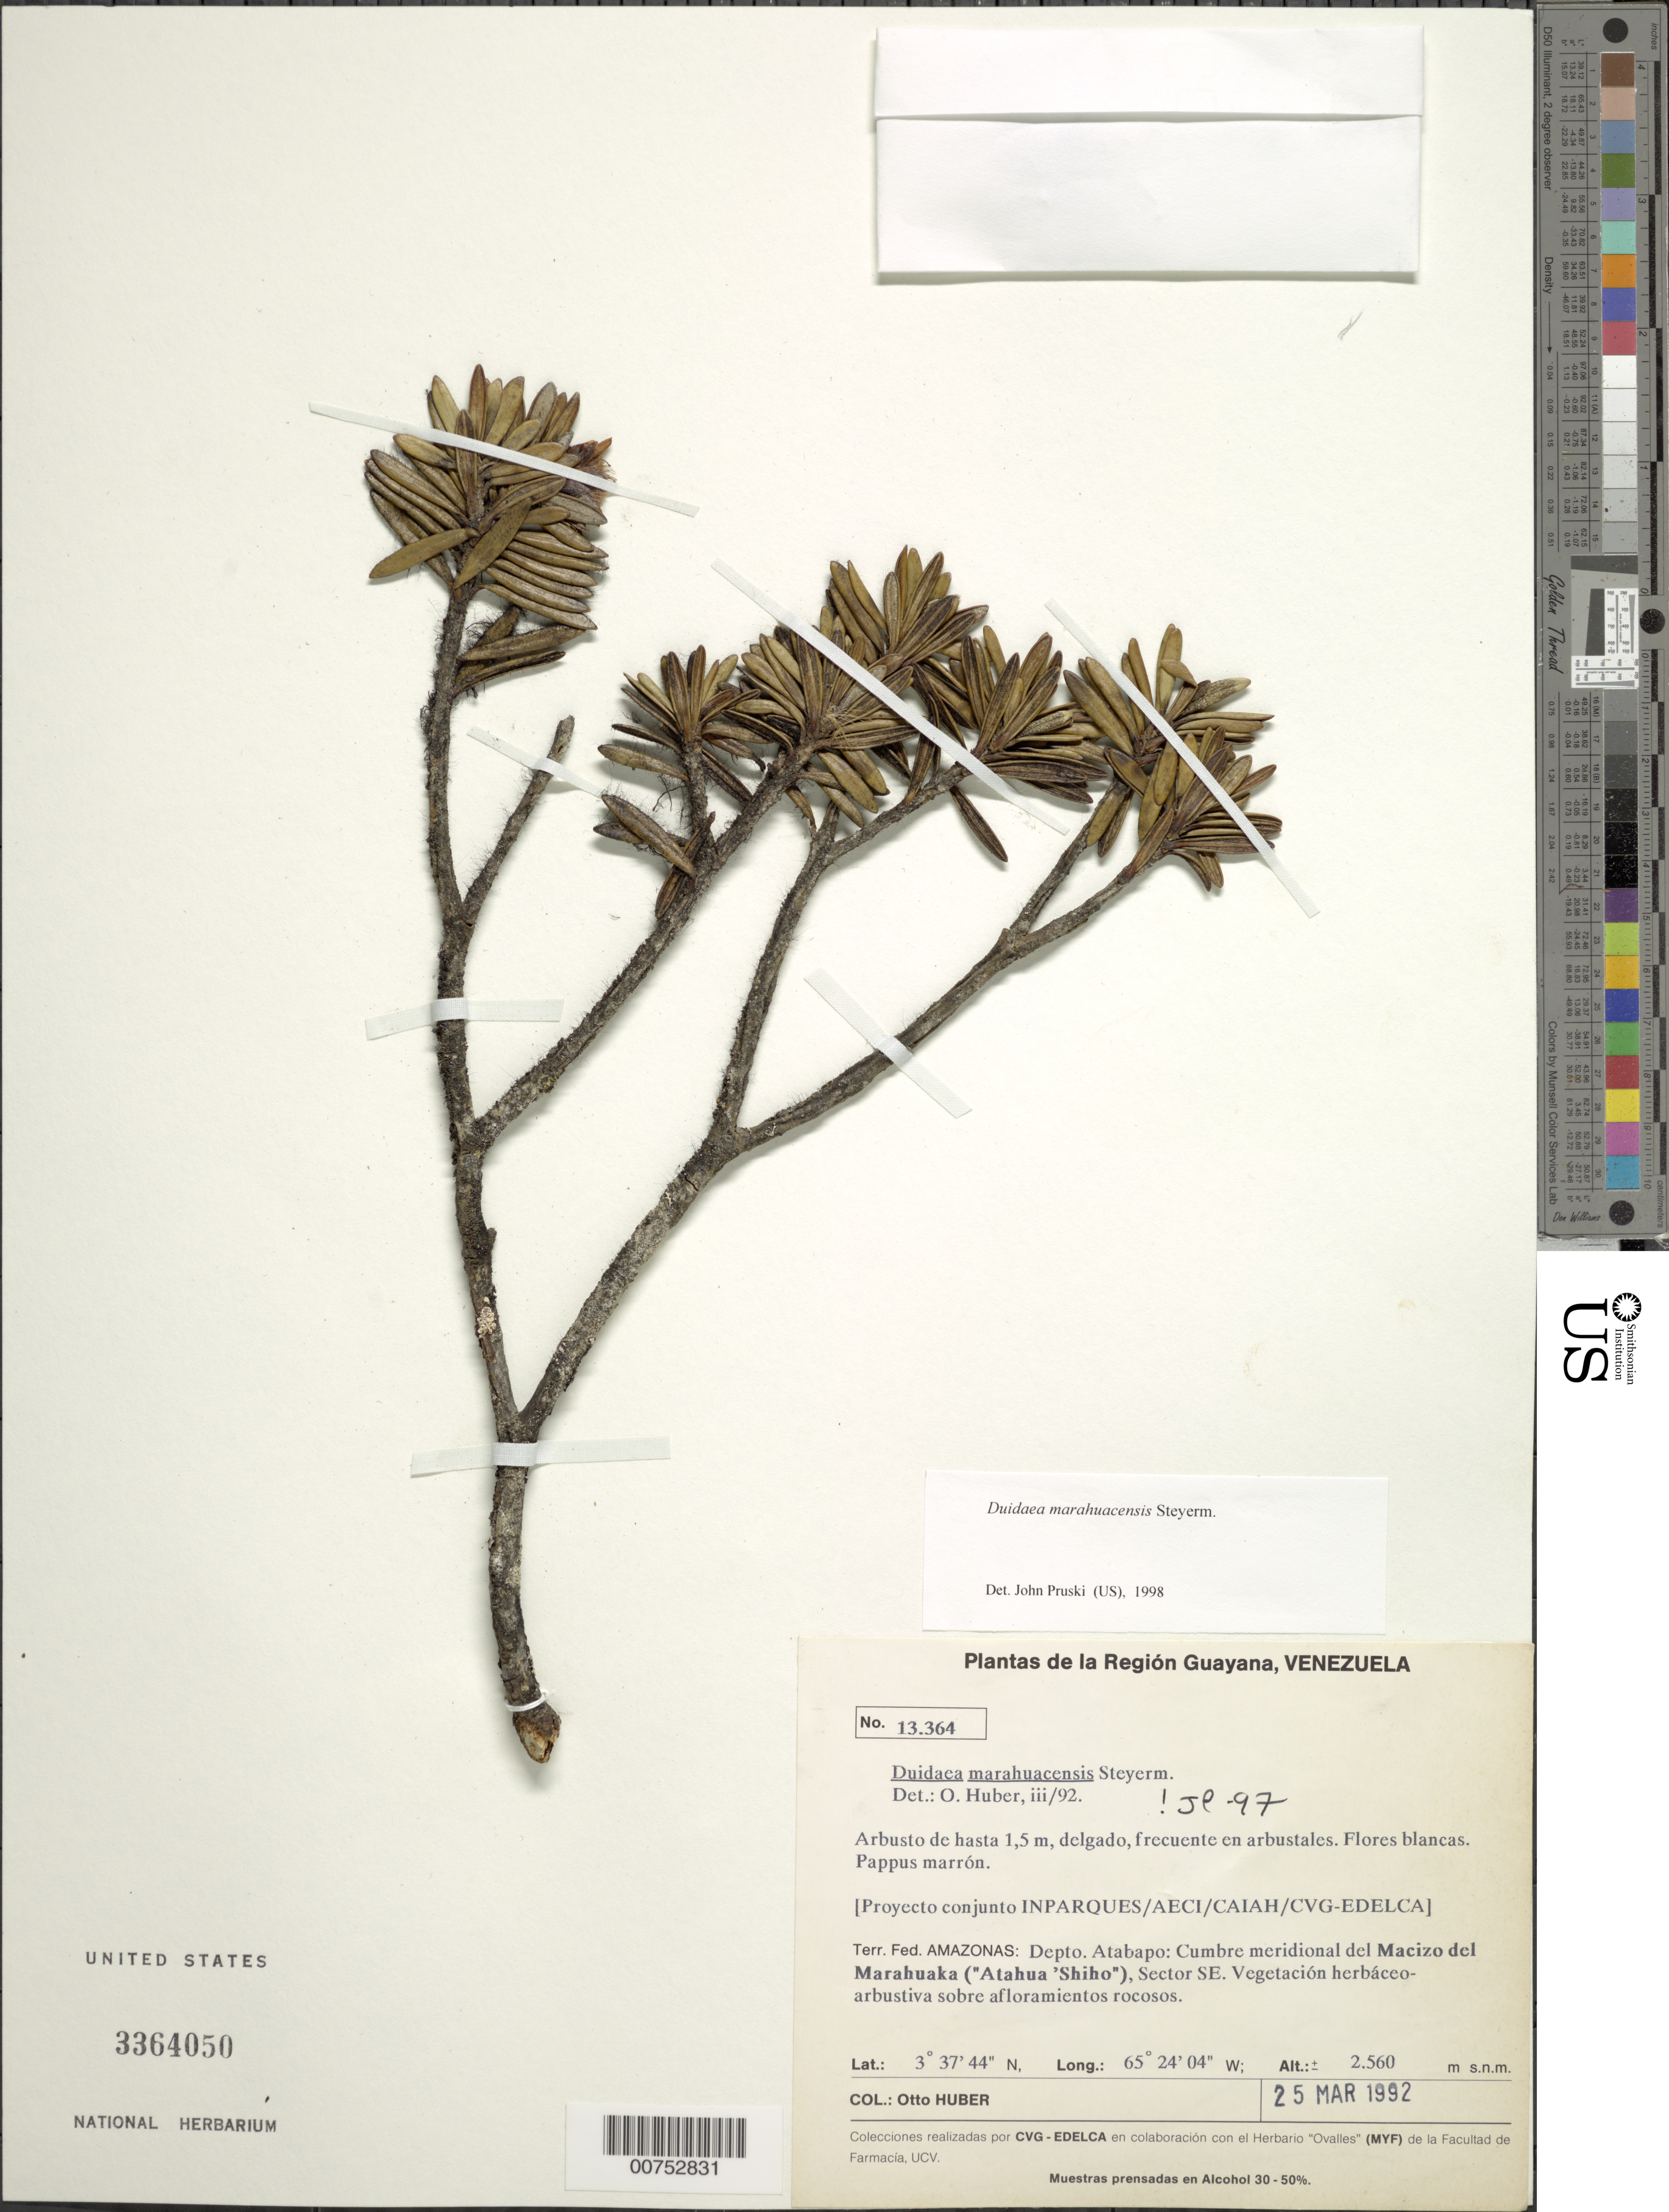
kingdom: Plantae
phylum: Tracheophyta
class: Magnoliopsida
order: Asterales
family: Asteraceae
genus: Duidaea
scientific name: Duidaea marahuacensis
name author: Steyerm.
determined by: Pruski, J. F.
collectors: O. Huber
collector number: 13364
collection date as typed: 25-Mar-92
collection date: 1992-03-25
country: Venezuela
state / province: Amazonas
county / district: Atabapo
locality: Macizo del Marahuaka ("Atahua shiho"), cumbre meridional, sector SE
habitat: En arbustales. Vegetación herbáceo arbustiva sobre afloramientos rocosos.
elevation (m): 2560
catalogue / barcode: US 3364050